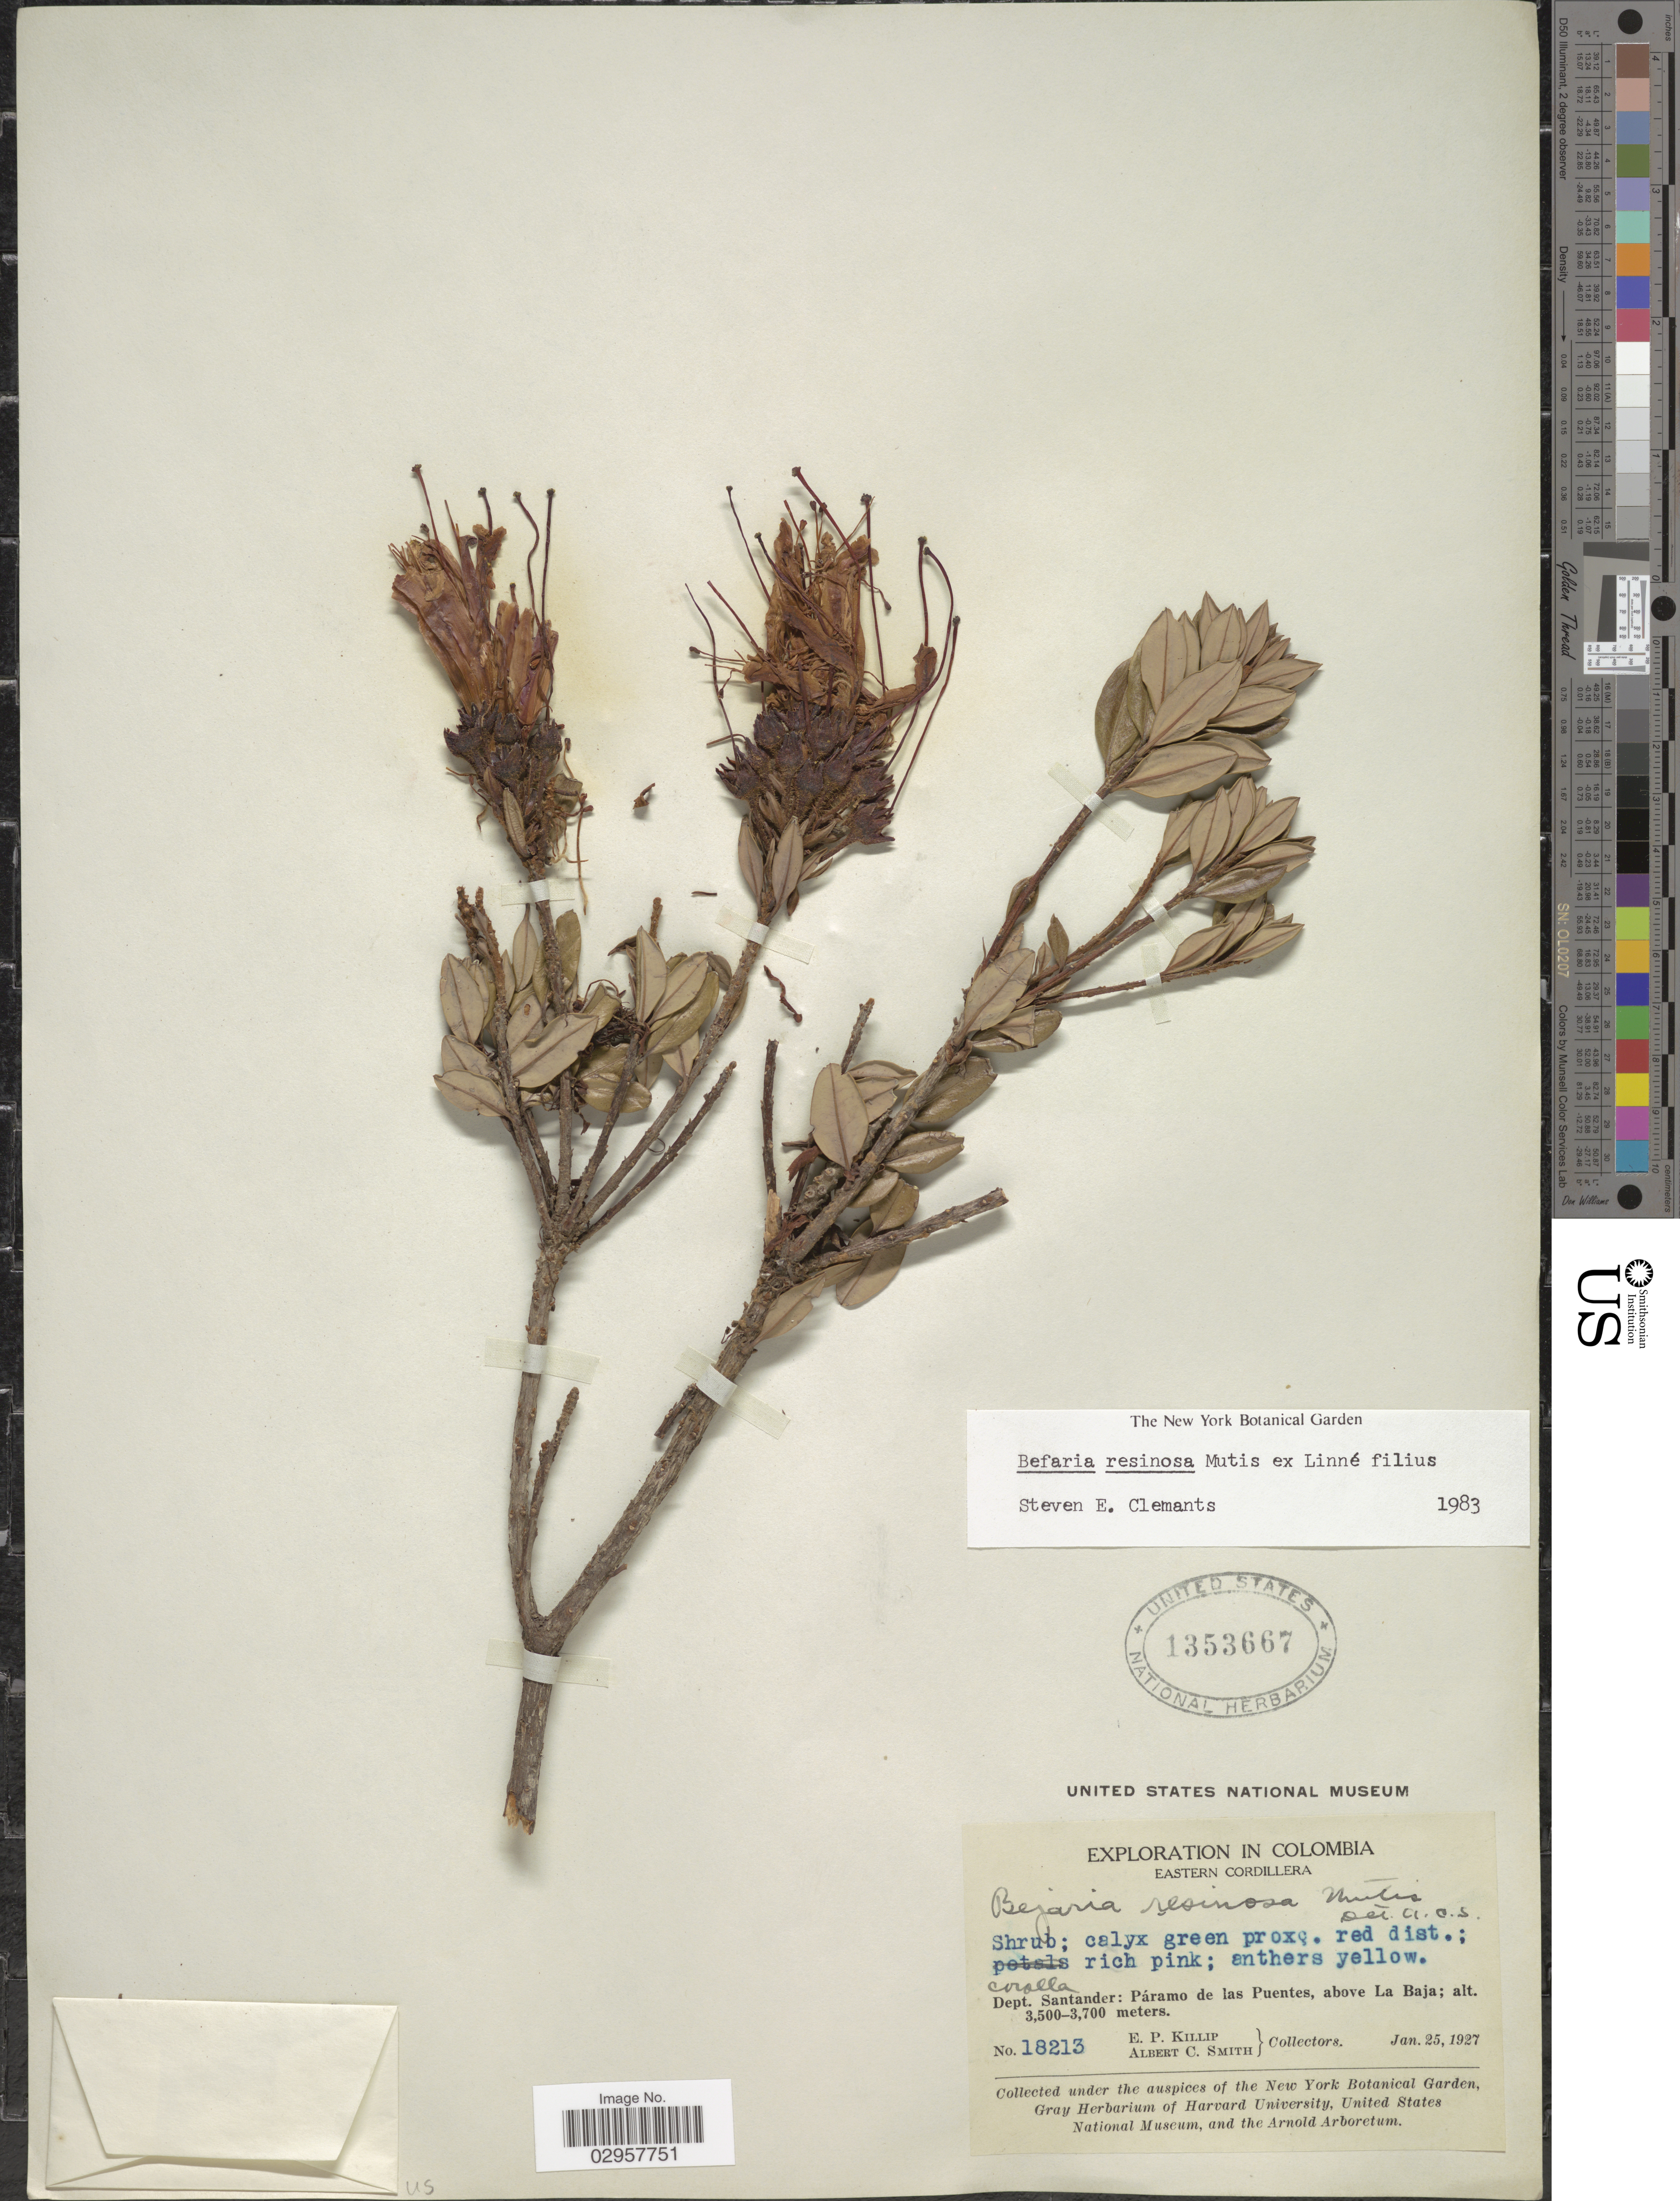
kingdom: Plantae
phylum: Tracheophyta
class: Magnoliopsida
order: Ericales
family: Ericaceae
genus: Befaria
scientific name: Befaria resinosa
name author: Mutis ex L. f.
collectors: E. P. Killip & A. C. Smith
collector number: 18213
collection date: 1927-01-25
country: Colombia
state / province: Santander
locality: Eastern Cordillera. Dept. Santander: Páramo de las Puentes, above La Baja.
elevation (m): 3500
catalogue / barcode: US 1353667